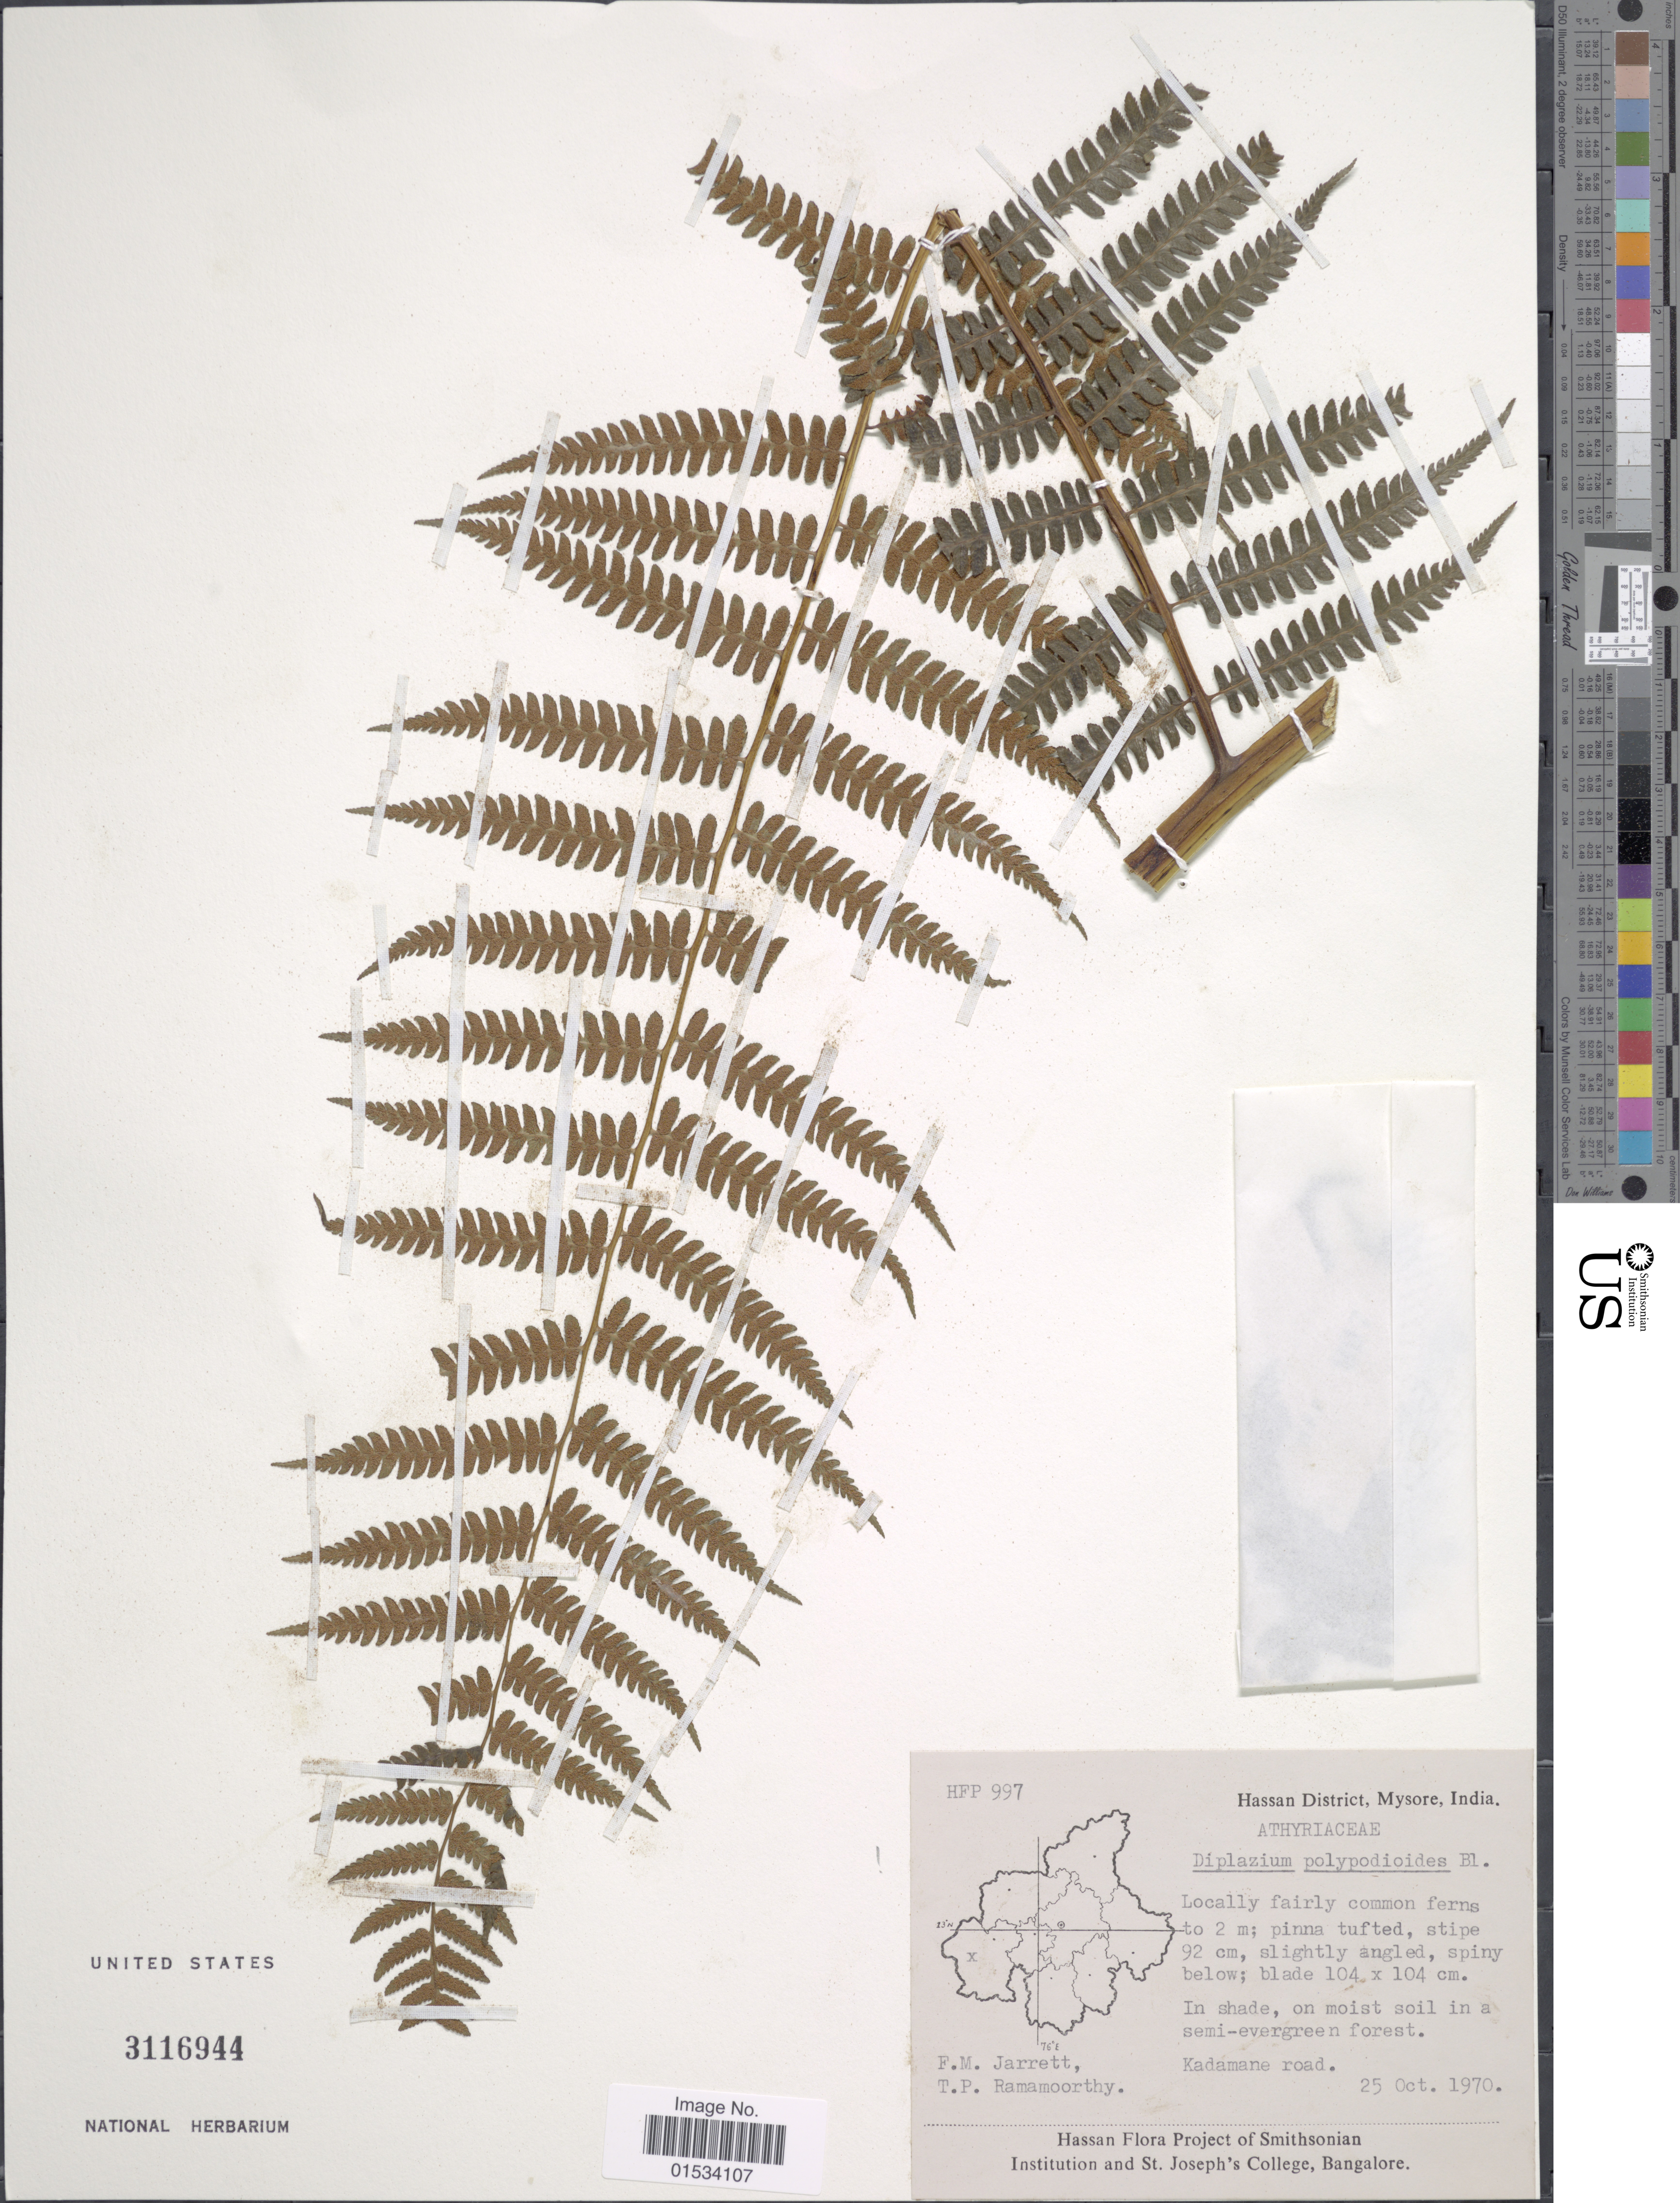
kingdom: Plantae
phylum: Tracheophyta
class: Polypodiopsida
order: Polypodiales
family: Athyriaceae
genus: Diplazium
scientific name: Diplazium polypodioides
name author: Blume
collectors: F. M. Jarrett & T. P. Ramamoorthy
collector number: HFP 997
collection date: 1970-10-25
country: India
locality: Hassan District, Mysore, India, Kadamane road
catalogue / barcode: US 3116944